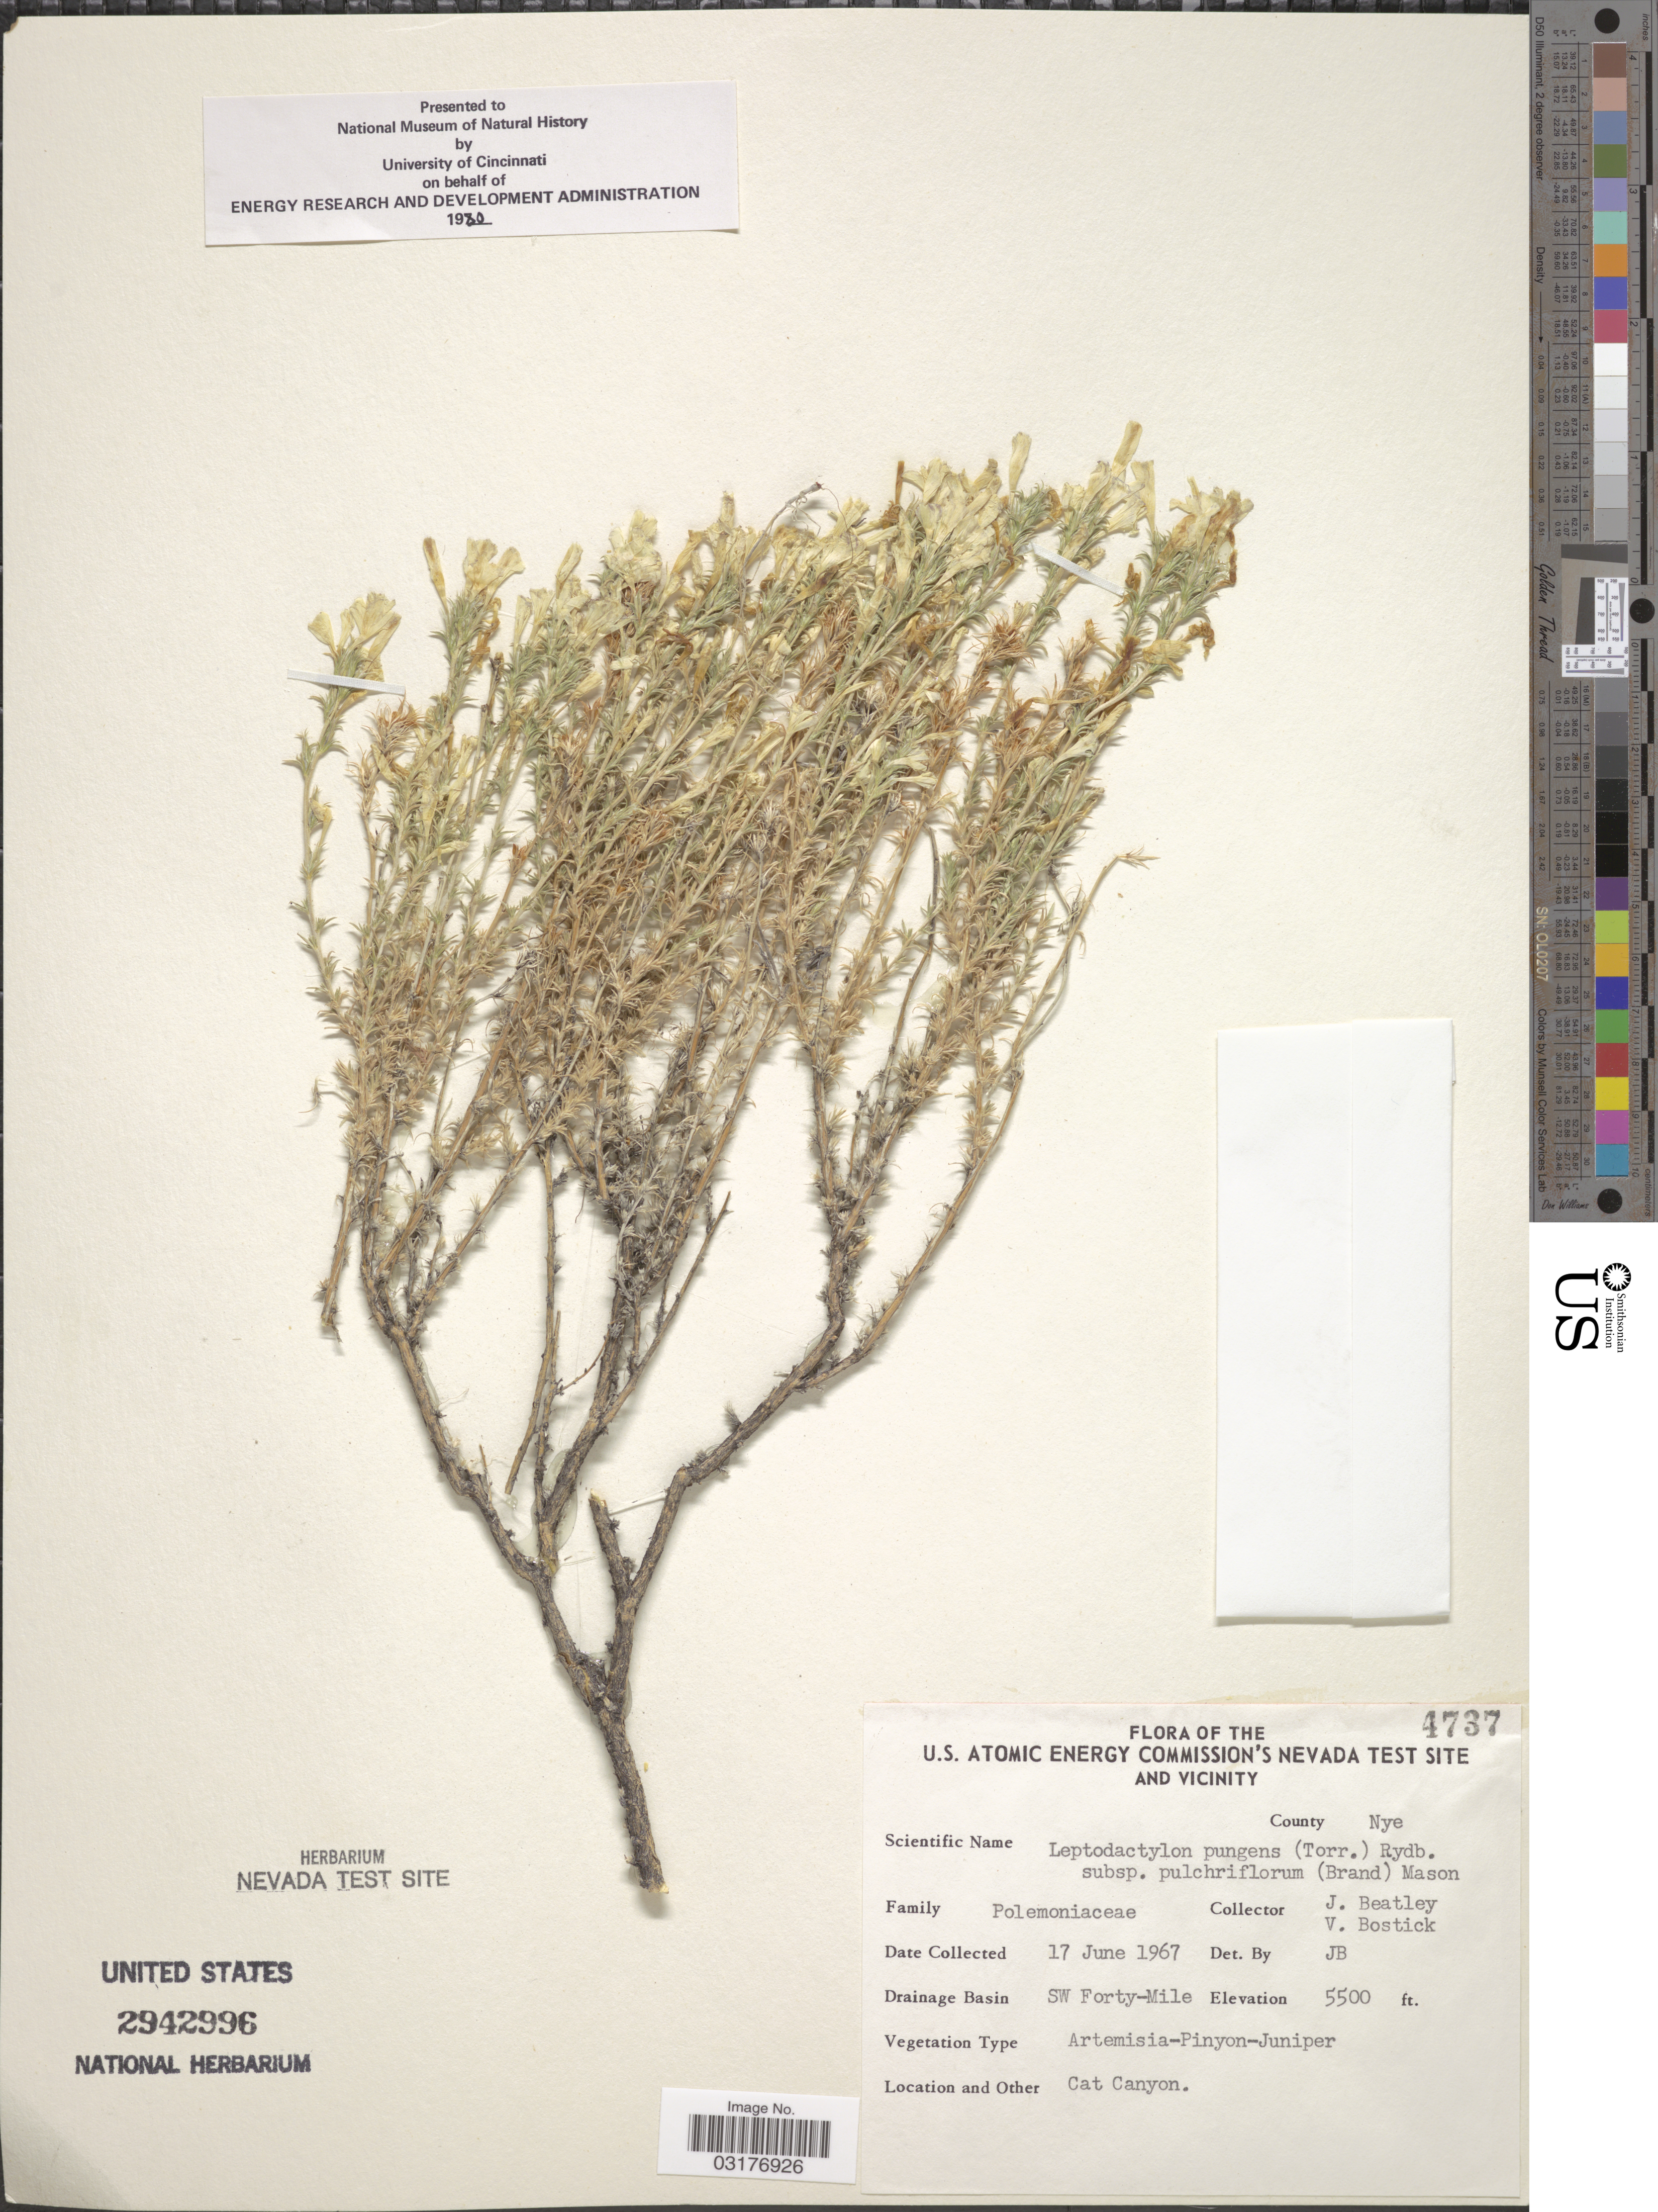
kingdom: Plantae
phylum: Tracheophyta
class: Magnoliopsida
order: Ericales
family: Polemoniaceae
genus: Linanthus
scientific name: Linanthus pungens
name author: (Torr.) J.M. Porter & L.A. Johnson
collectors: J. C. Beatley & V. Bostick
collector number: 4737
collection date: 1967-06-17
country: United States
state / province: Nevada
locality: The U.S. Atomic Energy Commission's Nevada Test Site and Vicinity. County Nye. Drainage Basin SW Forty-Mile. Cat Canyon.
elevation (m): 1676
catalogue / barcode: US 2942996